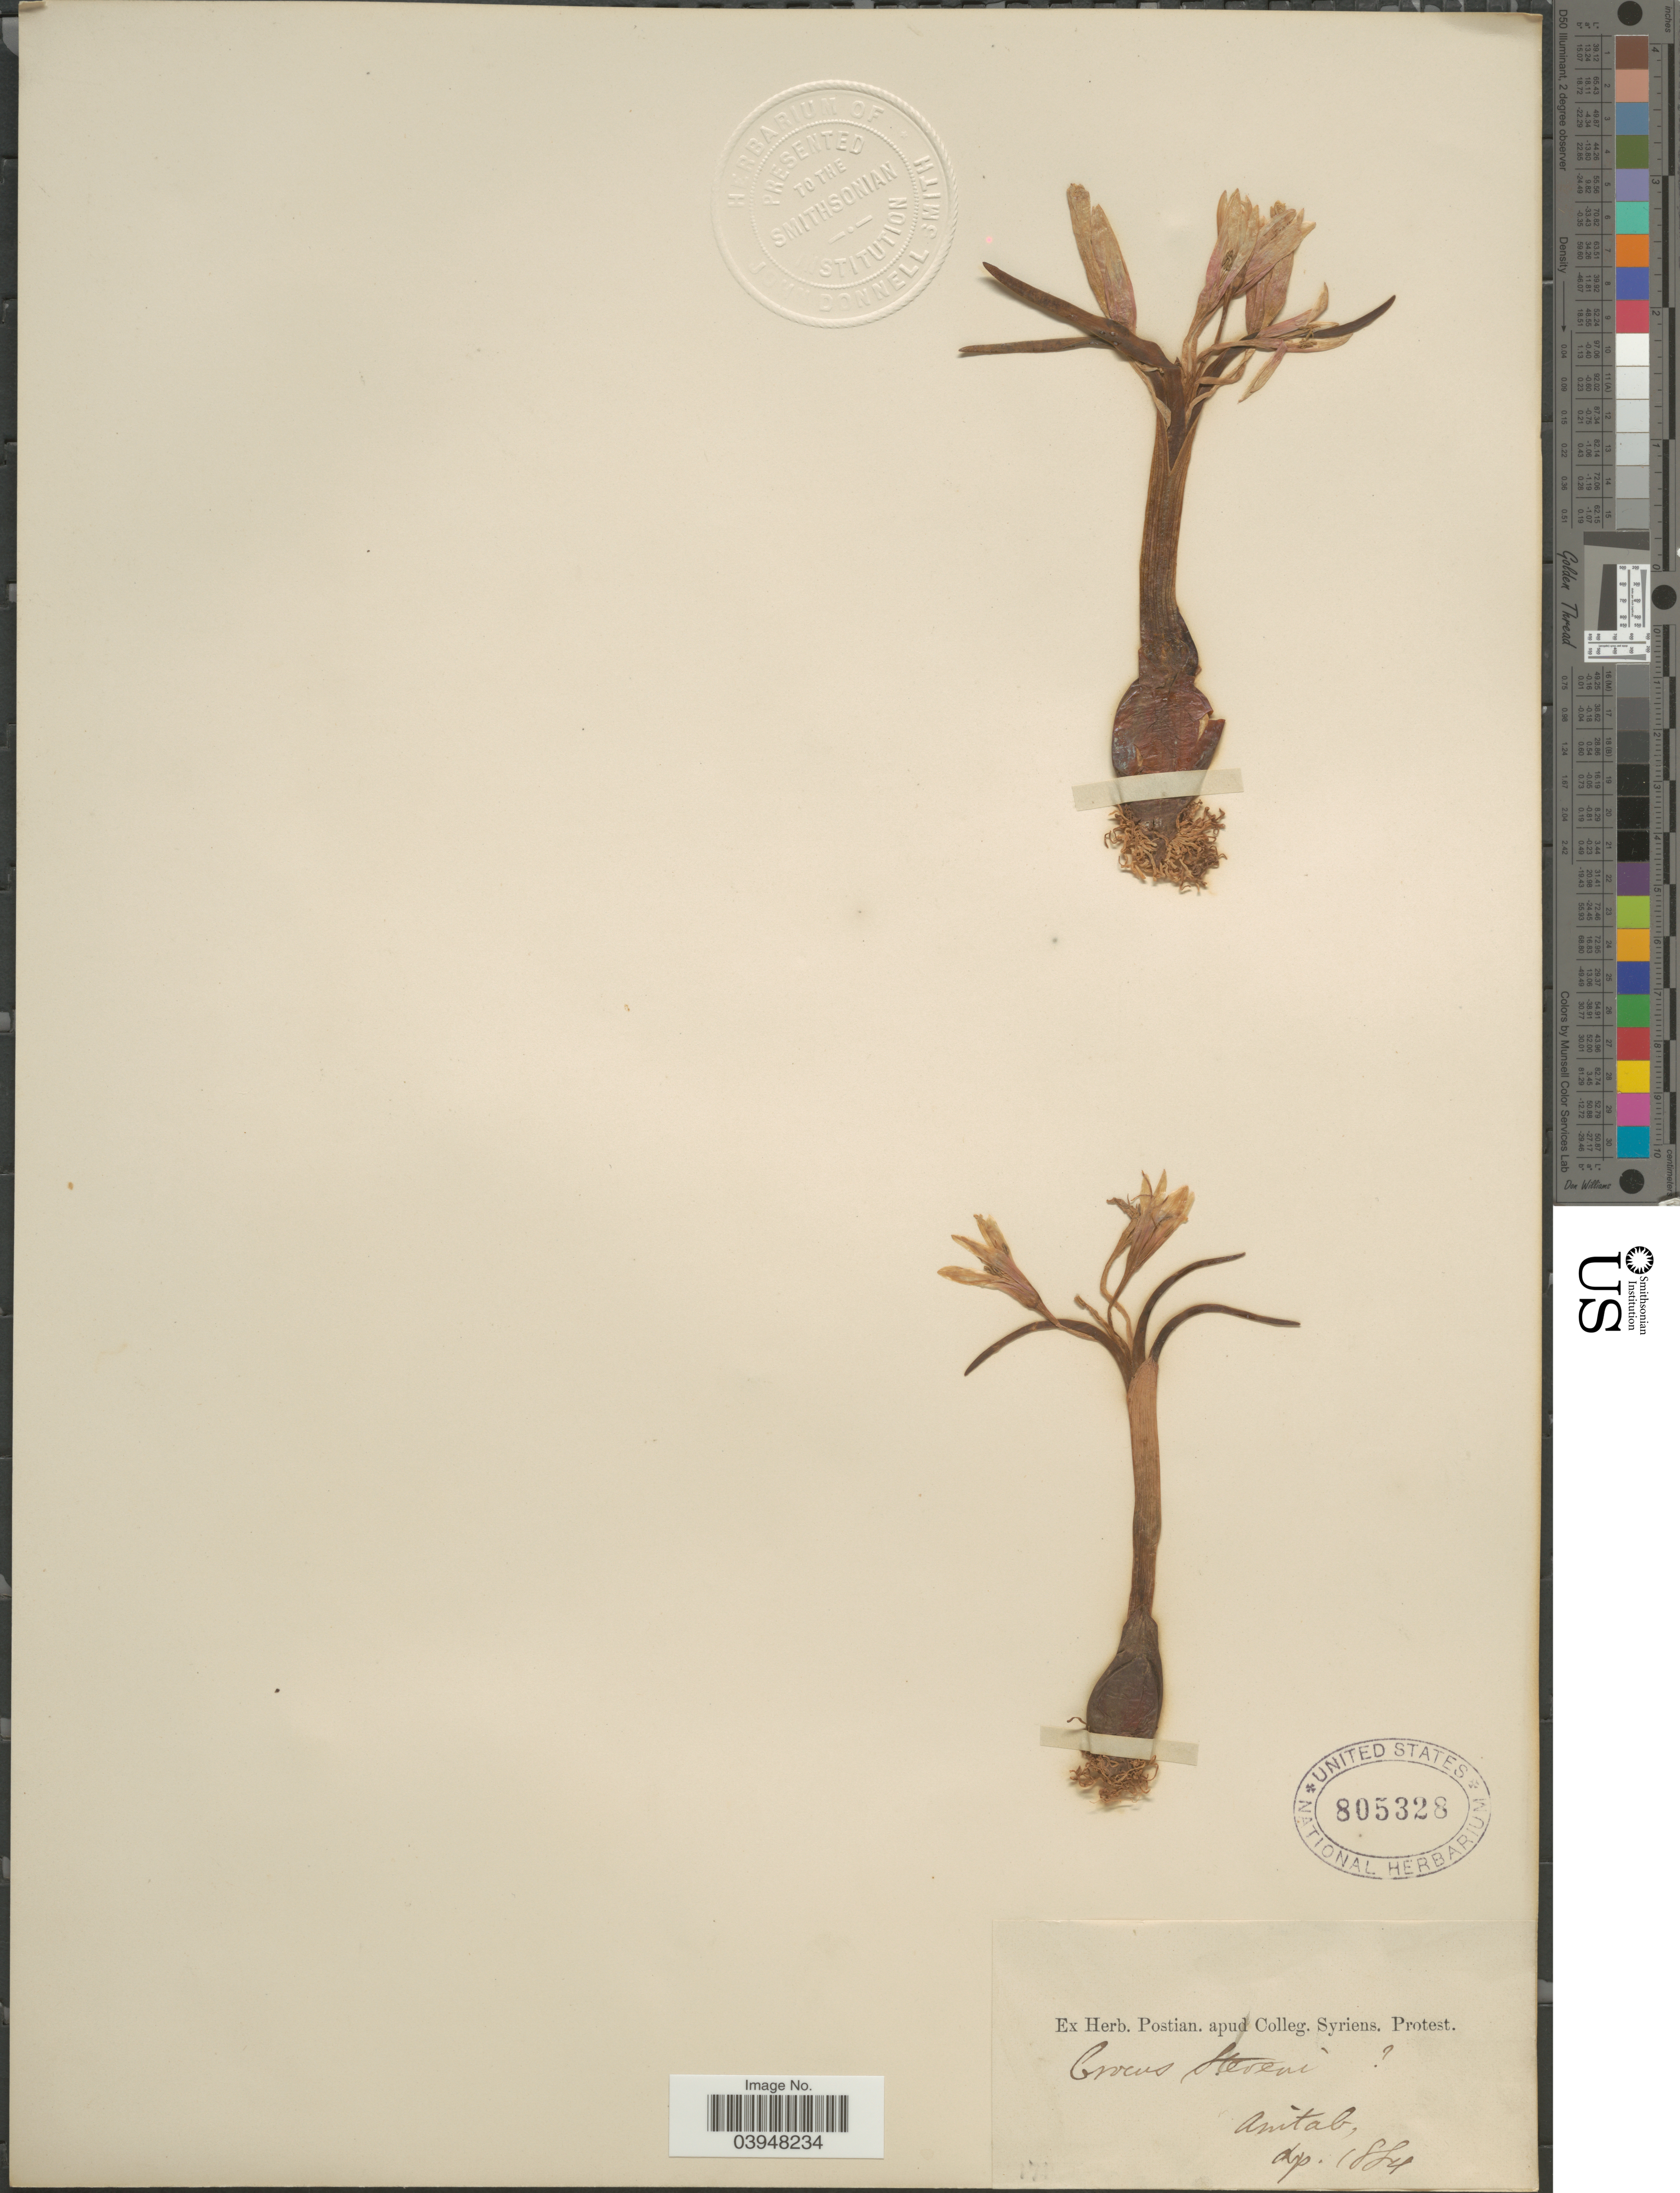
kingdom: Plantae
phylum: Tracheophyta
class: Liliopsida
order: Asparagales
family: Iridaceae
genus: Crocus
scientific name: Crocus stevensii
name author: Rukšāns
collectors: ex herb. Postian. apud Colleg. Syriens. Protest. USE "Fannie P. A. Shepard" (10308853) AS PRIMARY COLLECTOR INSTEAD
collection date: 1884-04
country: Turkey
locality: Aintab.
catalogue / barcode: US 805328